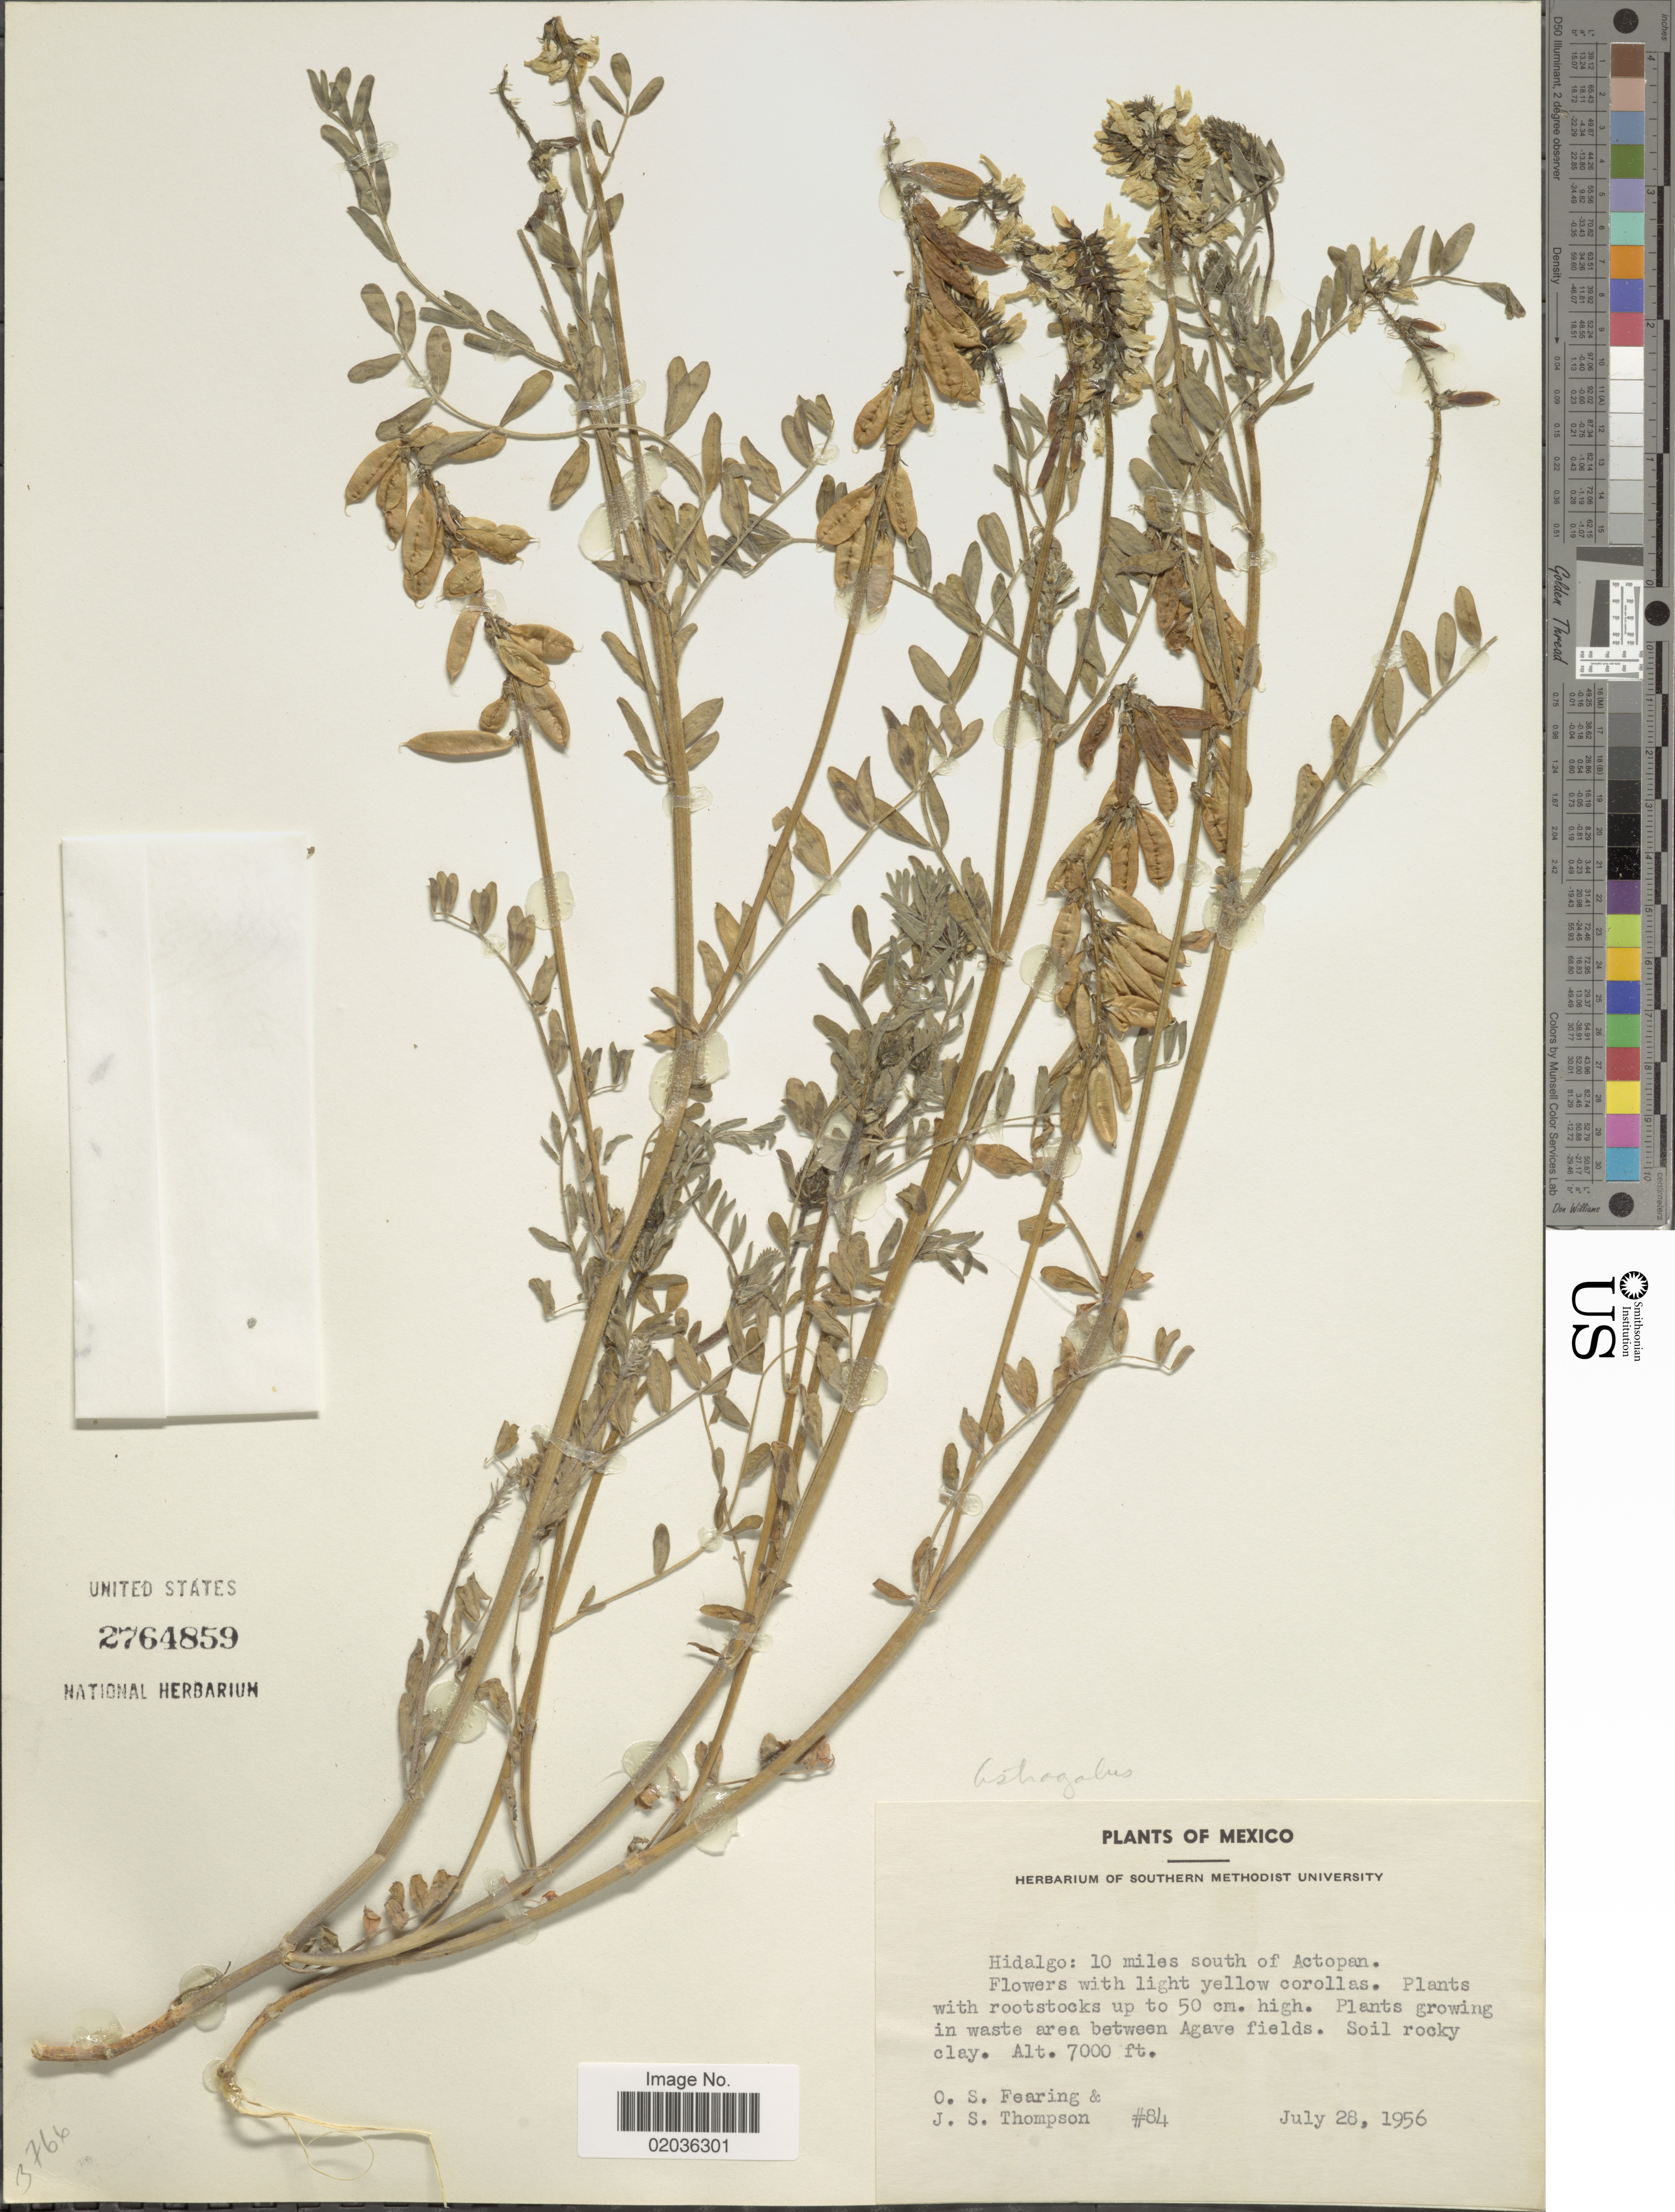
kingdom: Plantae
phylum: Tracheophyta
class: Magnoliopsida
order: Fabales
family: Fabaceae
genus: Astragalus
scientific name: Astragalus strigulosus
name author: Kunth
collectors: O. S. Fearing & J. S. Thompson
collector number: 84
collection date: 1956-07-28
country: Mexico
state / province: Hidalgo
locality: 10 miles south of Actopan, growing in waste area between Agave fields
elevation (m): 2134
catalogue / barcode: US 2764859